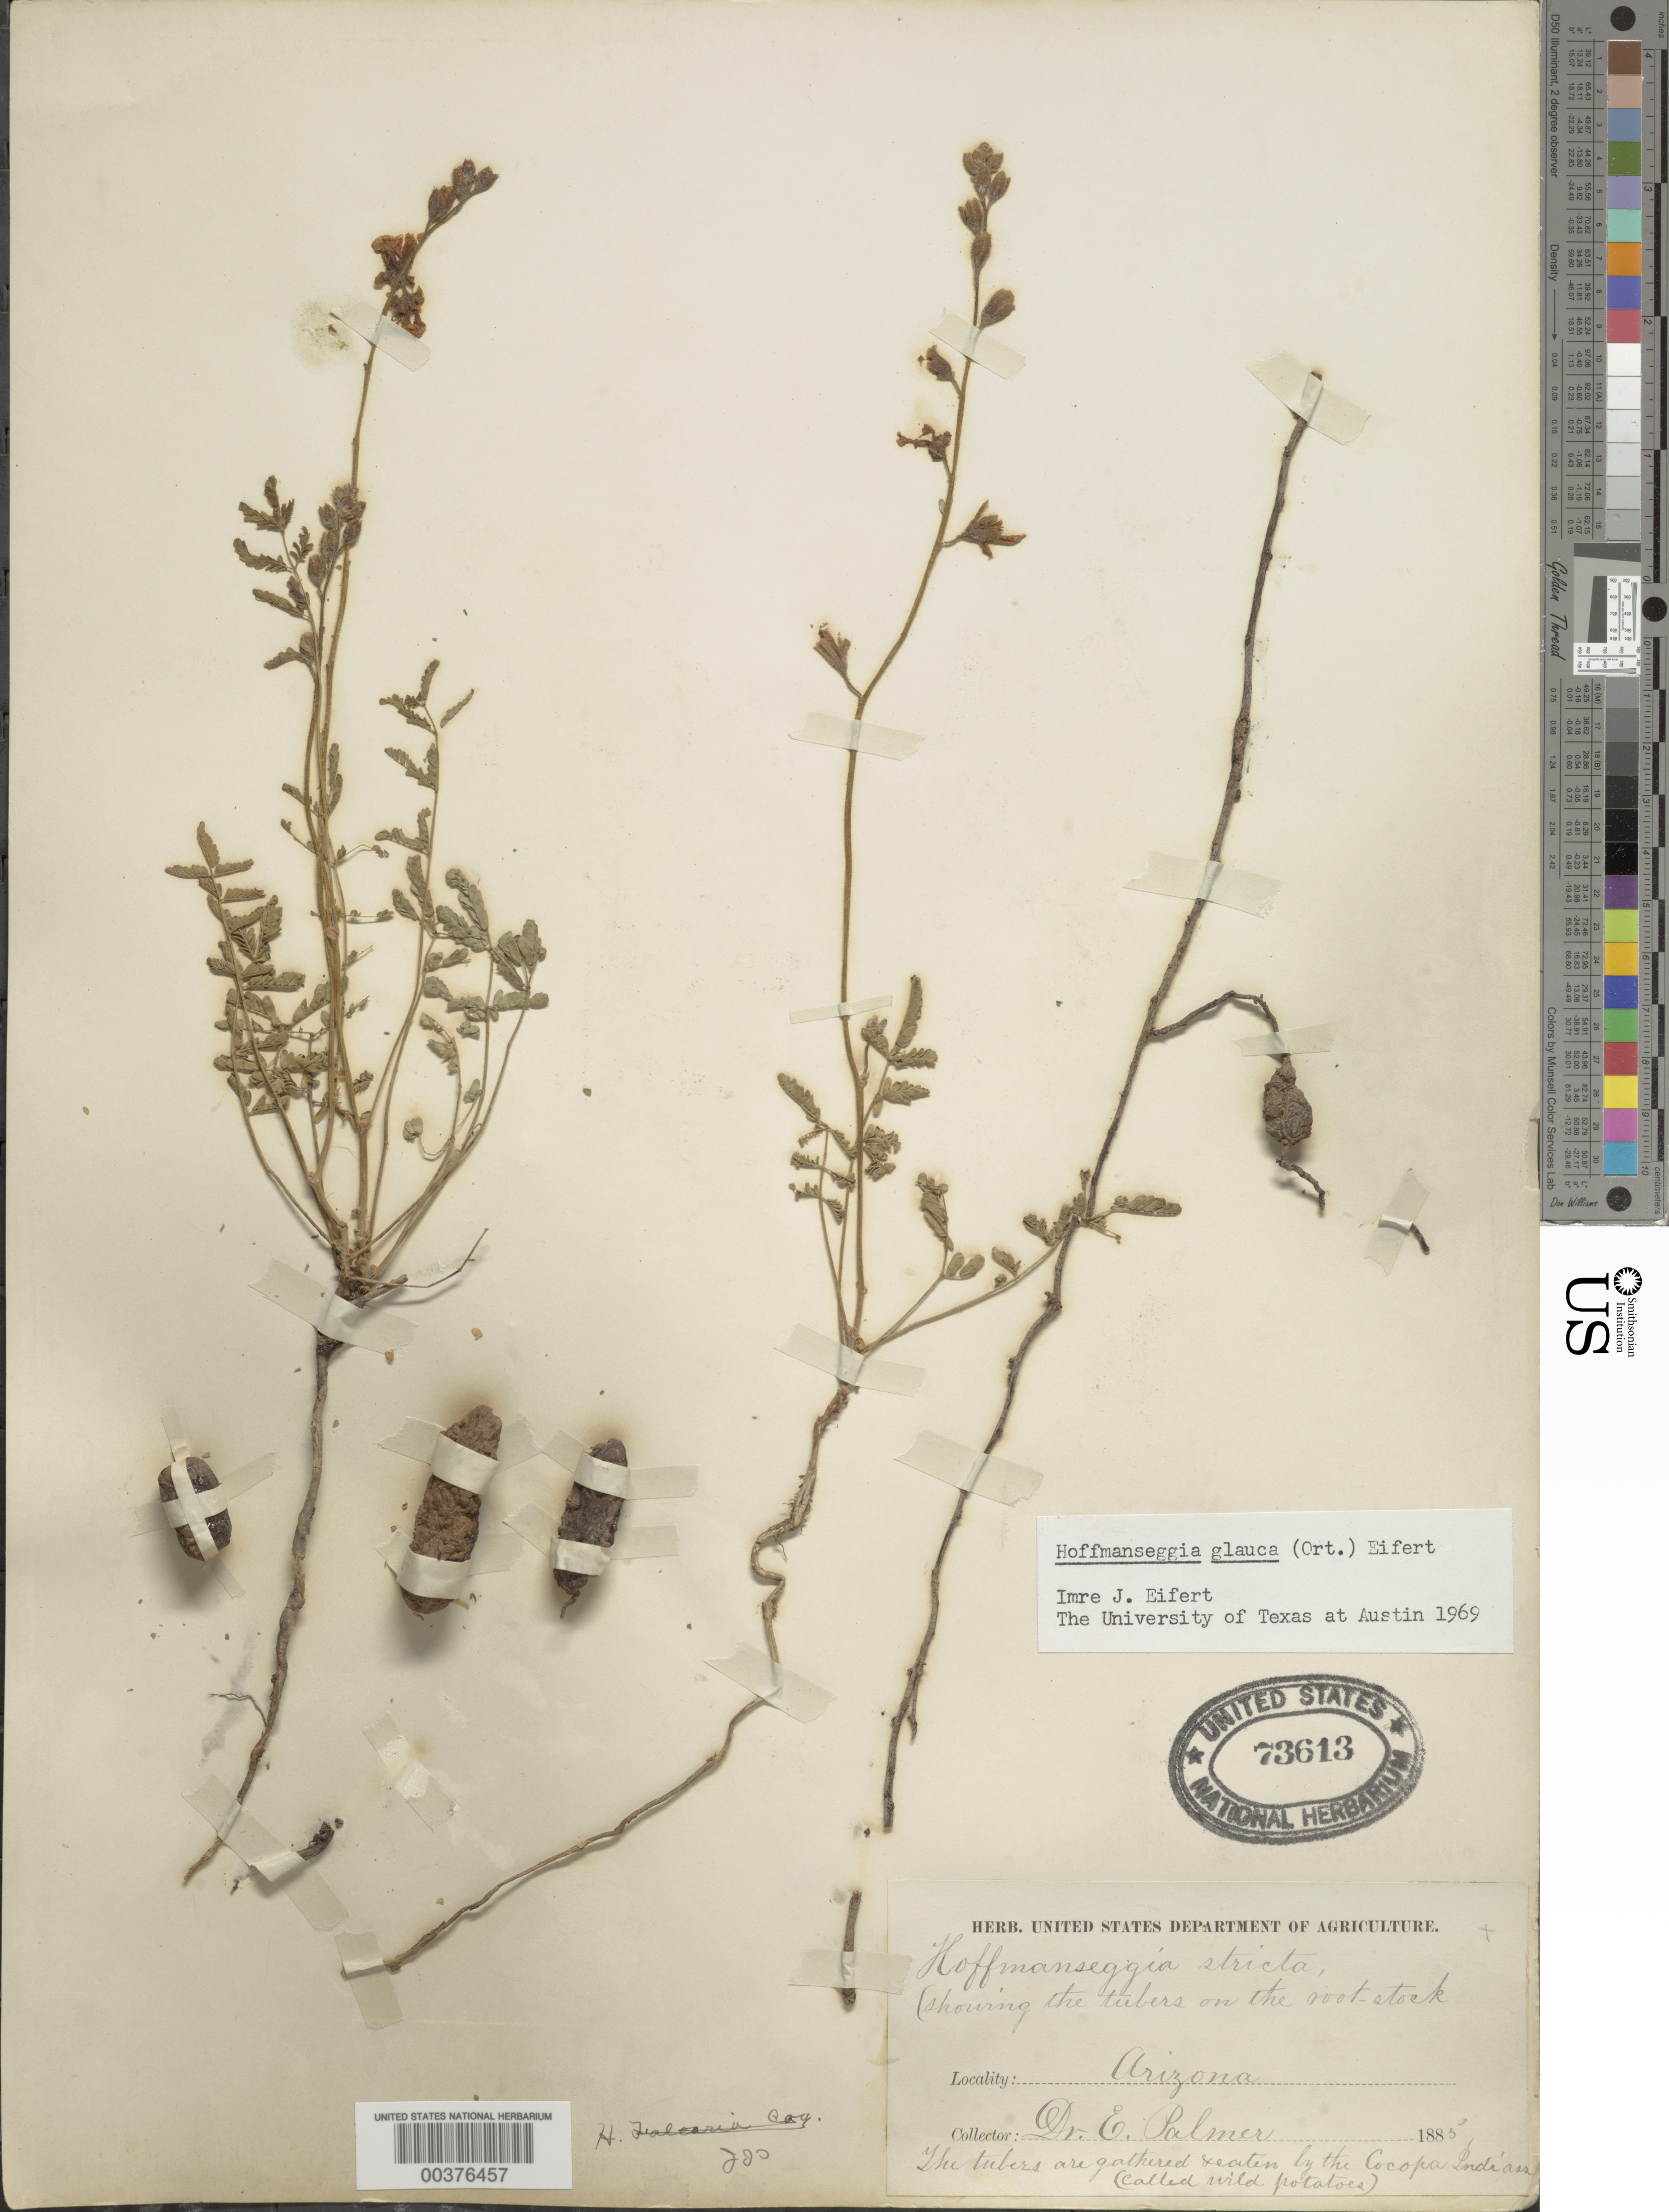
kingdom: Plantae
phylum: Tracheophyta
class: Magnoliopsida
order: Fabales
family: Fabaceae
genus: Hoffmannseggia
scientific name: Hoffmannseggia glauca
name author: (Ortega) Eifert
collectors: E. Palmer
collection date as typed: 1885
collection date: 1885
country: United States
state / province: Arizona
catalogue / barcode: US 73613